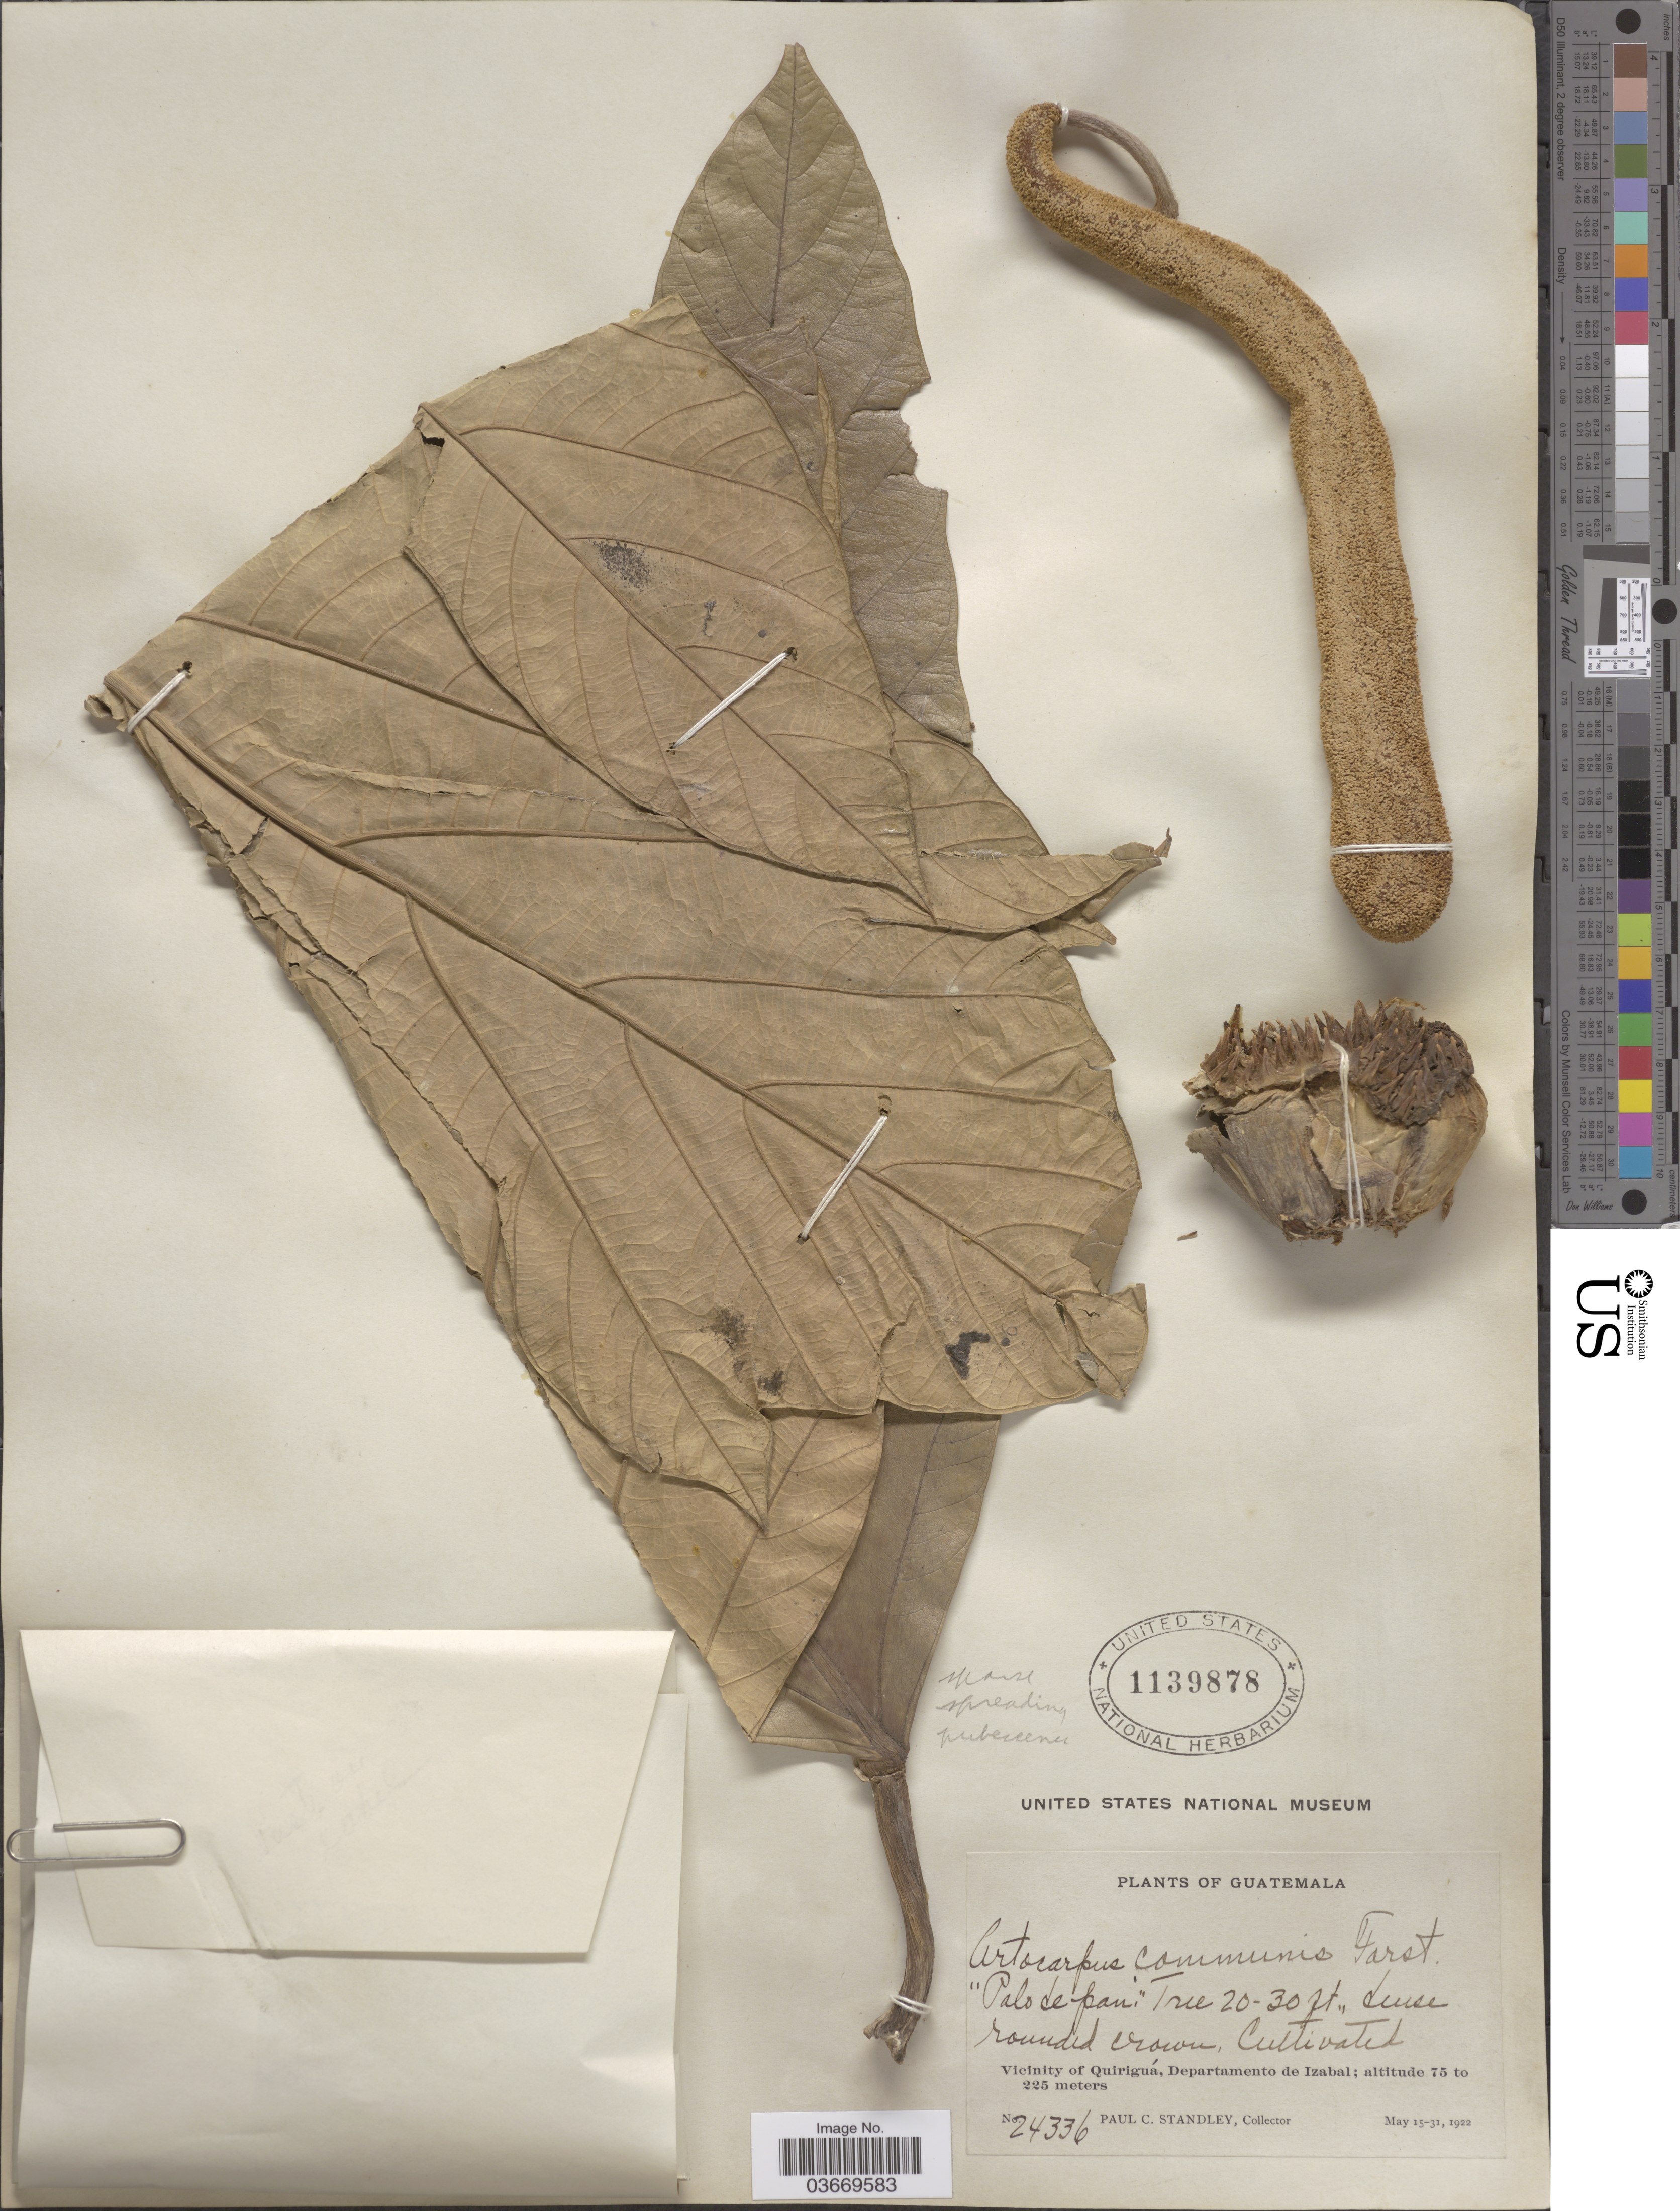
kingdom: Plantae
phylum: Tracheophyta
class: Magnoliopsida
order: Rosales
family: Moraceae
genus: Artocarpus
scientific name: Artocarpus altilis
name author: (Parkinson) Fosberg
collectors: P. C. Standley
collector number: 24336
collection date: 1922-05-15/1922-05-31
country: Guatemala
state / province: Izabal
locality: Vicinity of Quiriguá, Departamento de Izabel.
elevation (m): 75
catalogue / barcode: US 1139878